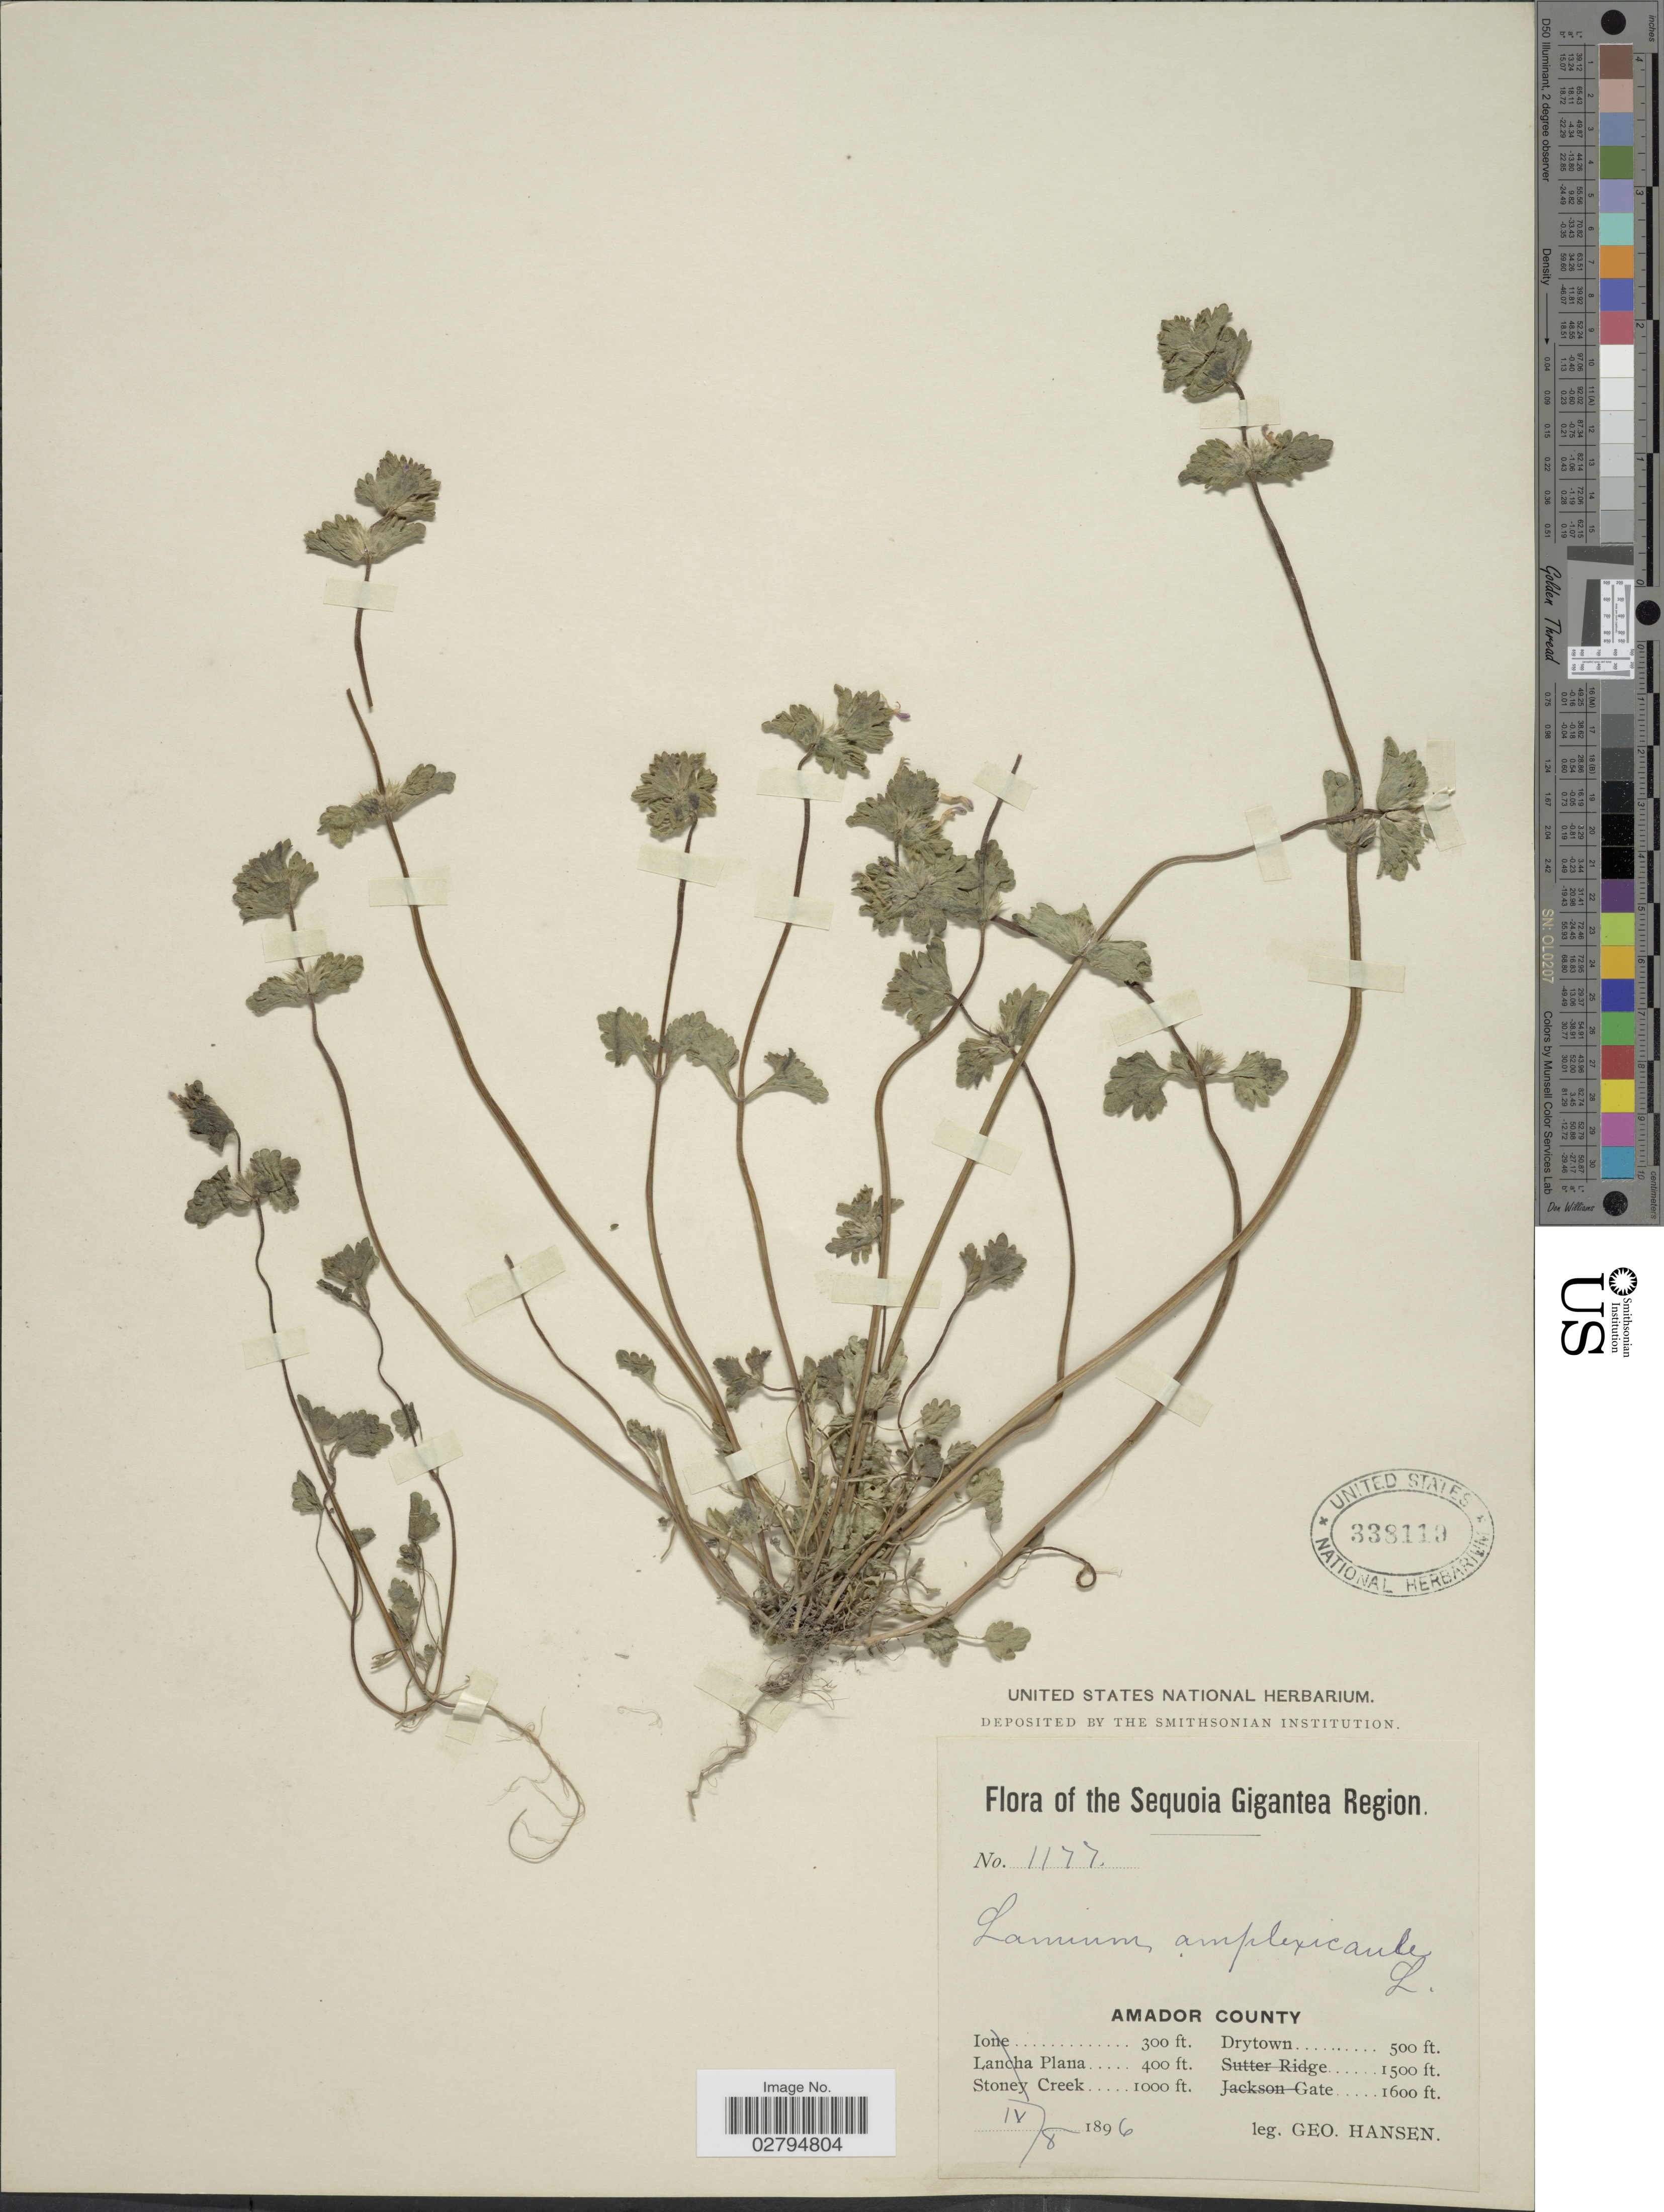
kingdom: Plantae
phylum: Tracheophyta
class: Magnoliopsida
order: Lamiales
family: Lamiaceae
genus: Lamium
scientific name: Lamium amplexicaule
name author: L.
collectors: G. Hansen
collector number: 1177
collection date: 1896-04-08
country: United States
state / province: California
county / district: Amador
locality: Sequoia Gigantea Region. Amador County. Drytown.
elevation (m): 152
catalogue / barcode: US 338119